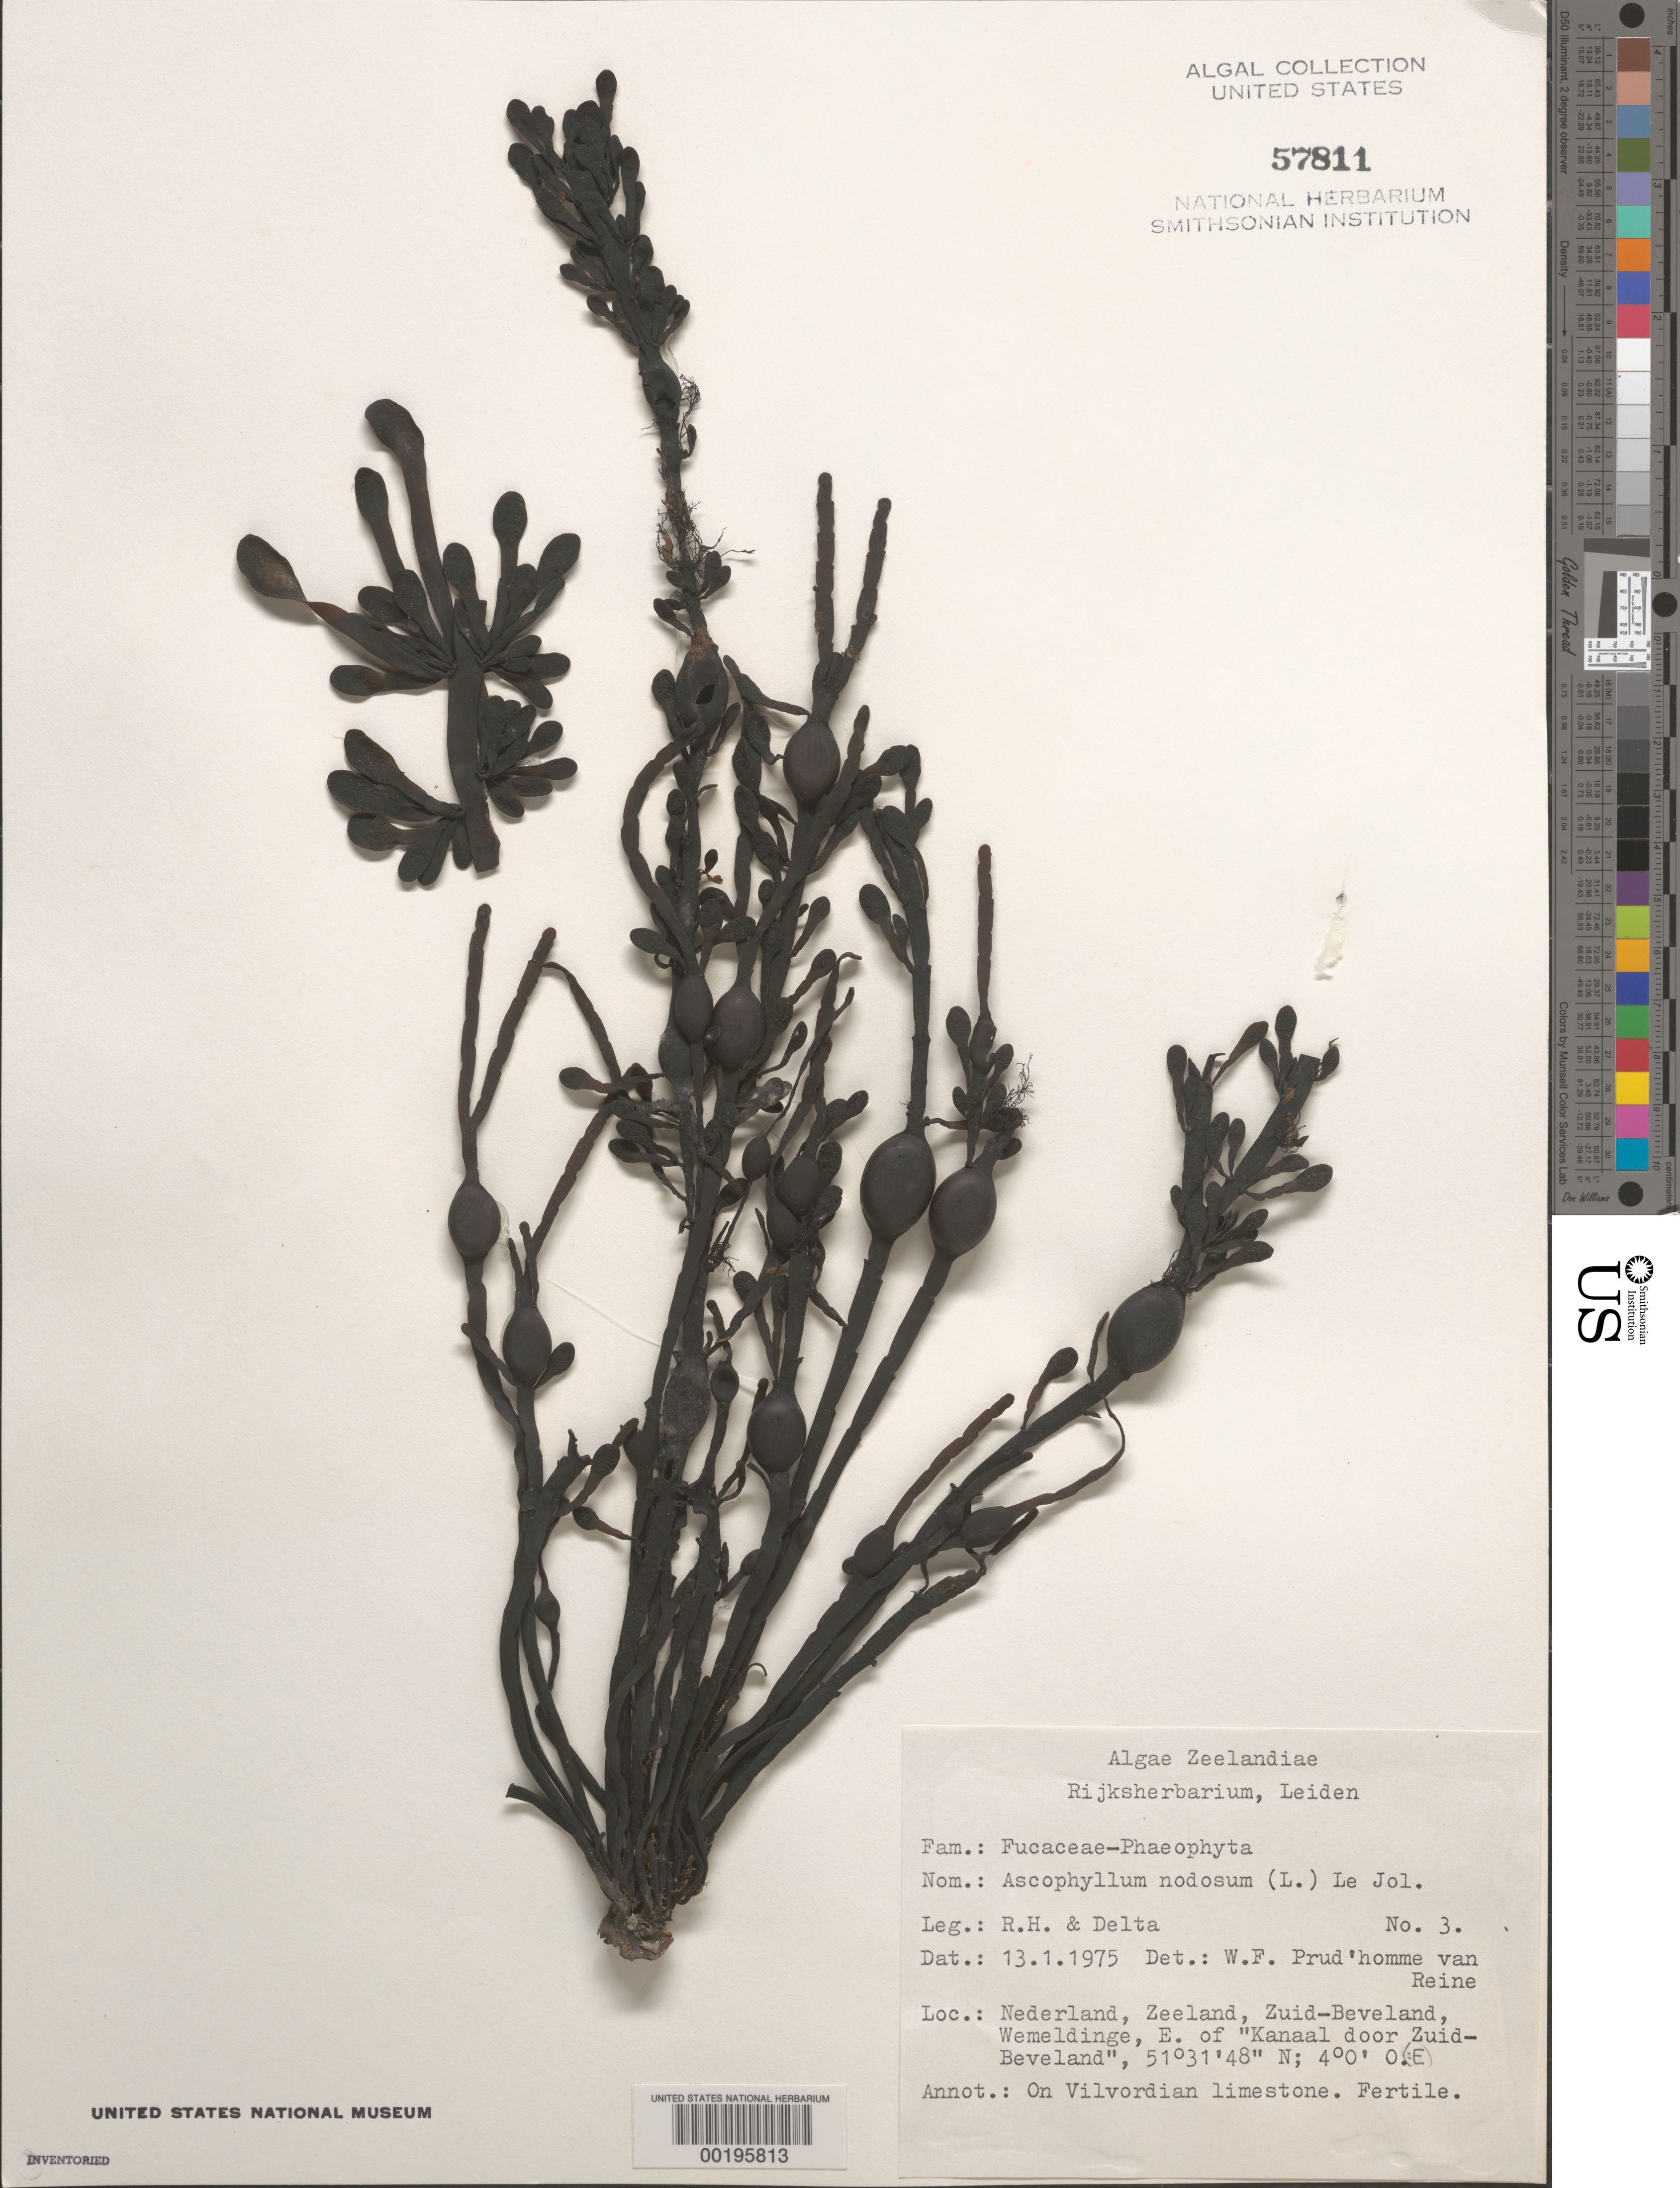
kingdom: Chromista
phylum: Ochrophyta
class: Phaeophyceae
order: Fucales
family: Fucaceae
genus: Ascophyllum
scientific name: Ascophyllum nodosum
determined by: Prud'homme van Reine, W. F.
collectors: R.H. & Delta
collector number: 3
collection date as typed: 13 Jan 1975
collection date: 1975-01-13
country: Netherlands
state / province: Zeeland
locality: Wemeldinge, zuid-beveland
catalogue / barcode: US 57811